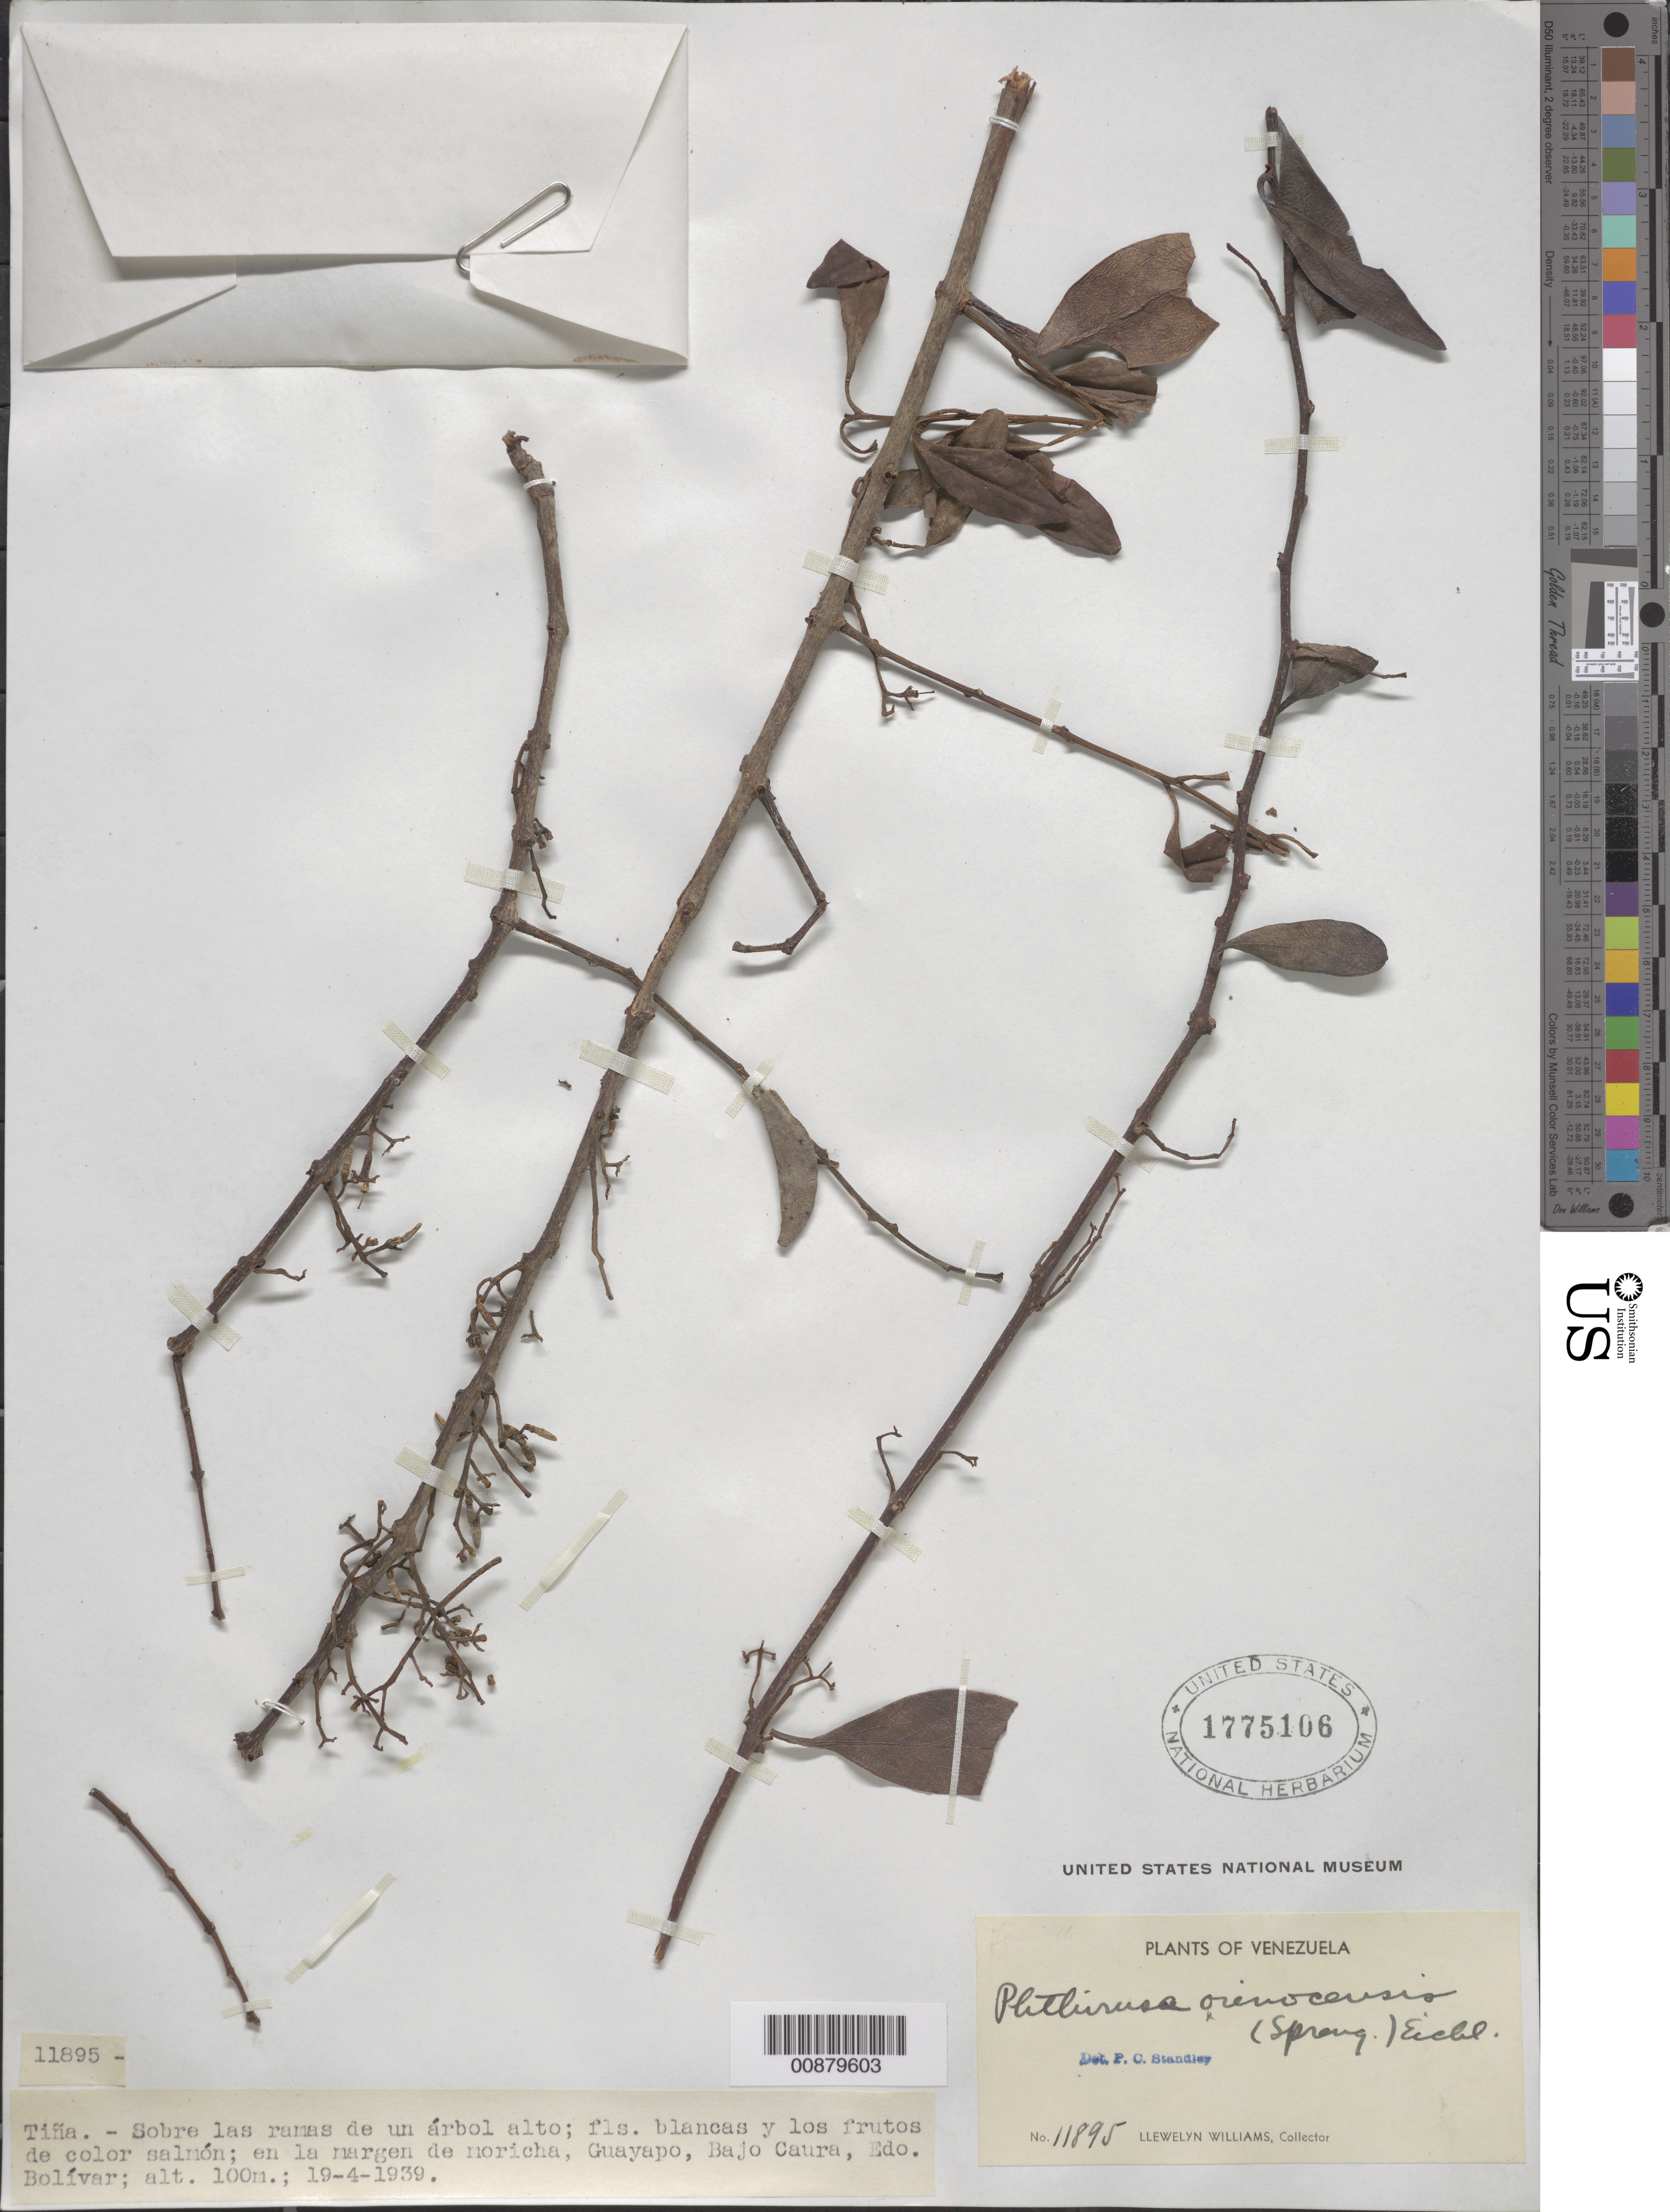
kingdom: Plantae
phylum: Tracheophyta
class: Magnoliopsida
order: Santalales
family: Loranthaceae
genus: Phthirusa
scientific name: Phthirusa orinocensis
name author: (Spreng.) Eichler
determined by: Standley, Paul C.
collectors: Ll. Williams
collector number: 11895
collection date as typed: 19-Apr-39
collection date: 1939-04-19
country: Venezuela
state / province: Bolívar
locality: Guayapo, Bajo Caura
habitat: Sobre las ramas de un arbol alto; en la margen de morichal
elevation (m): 100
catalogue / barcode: US 1775106